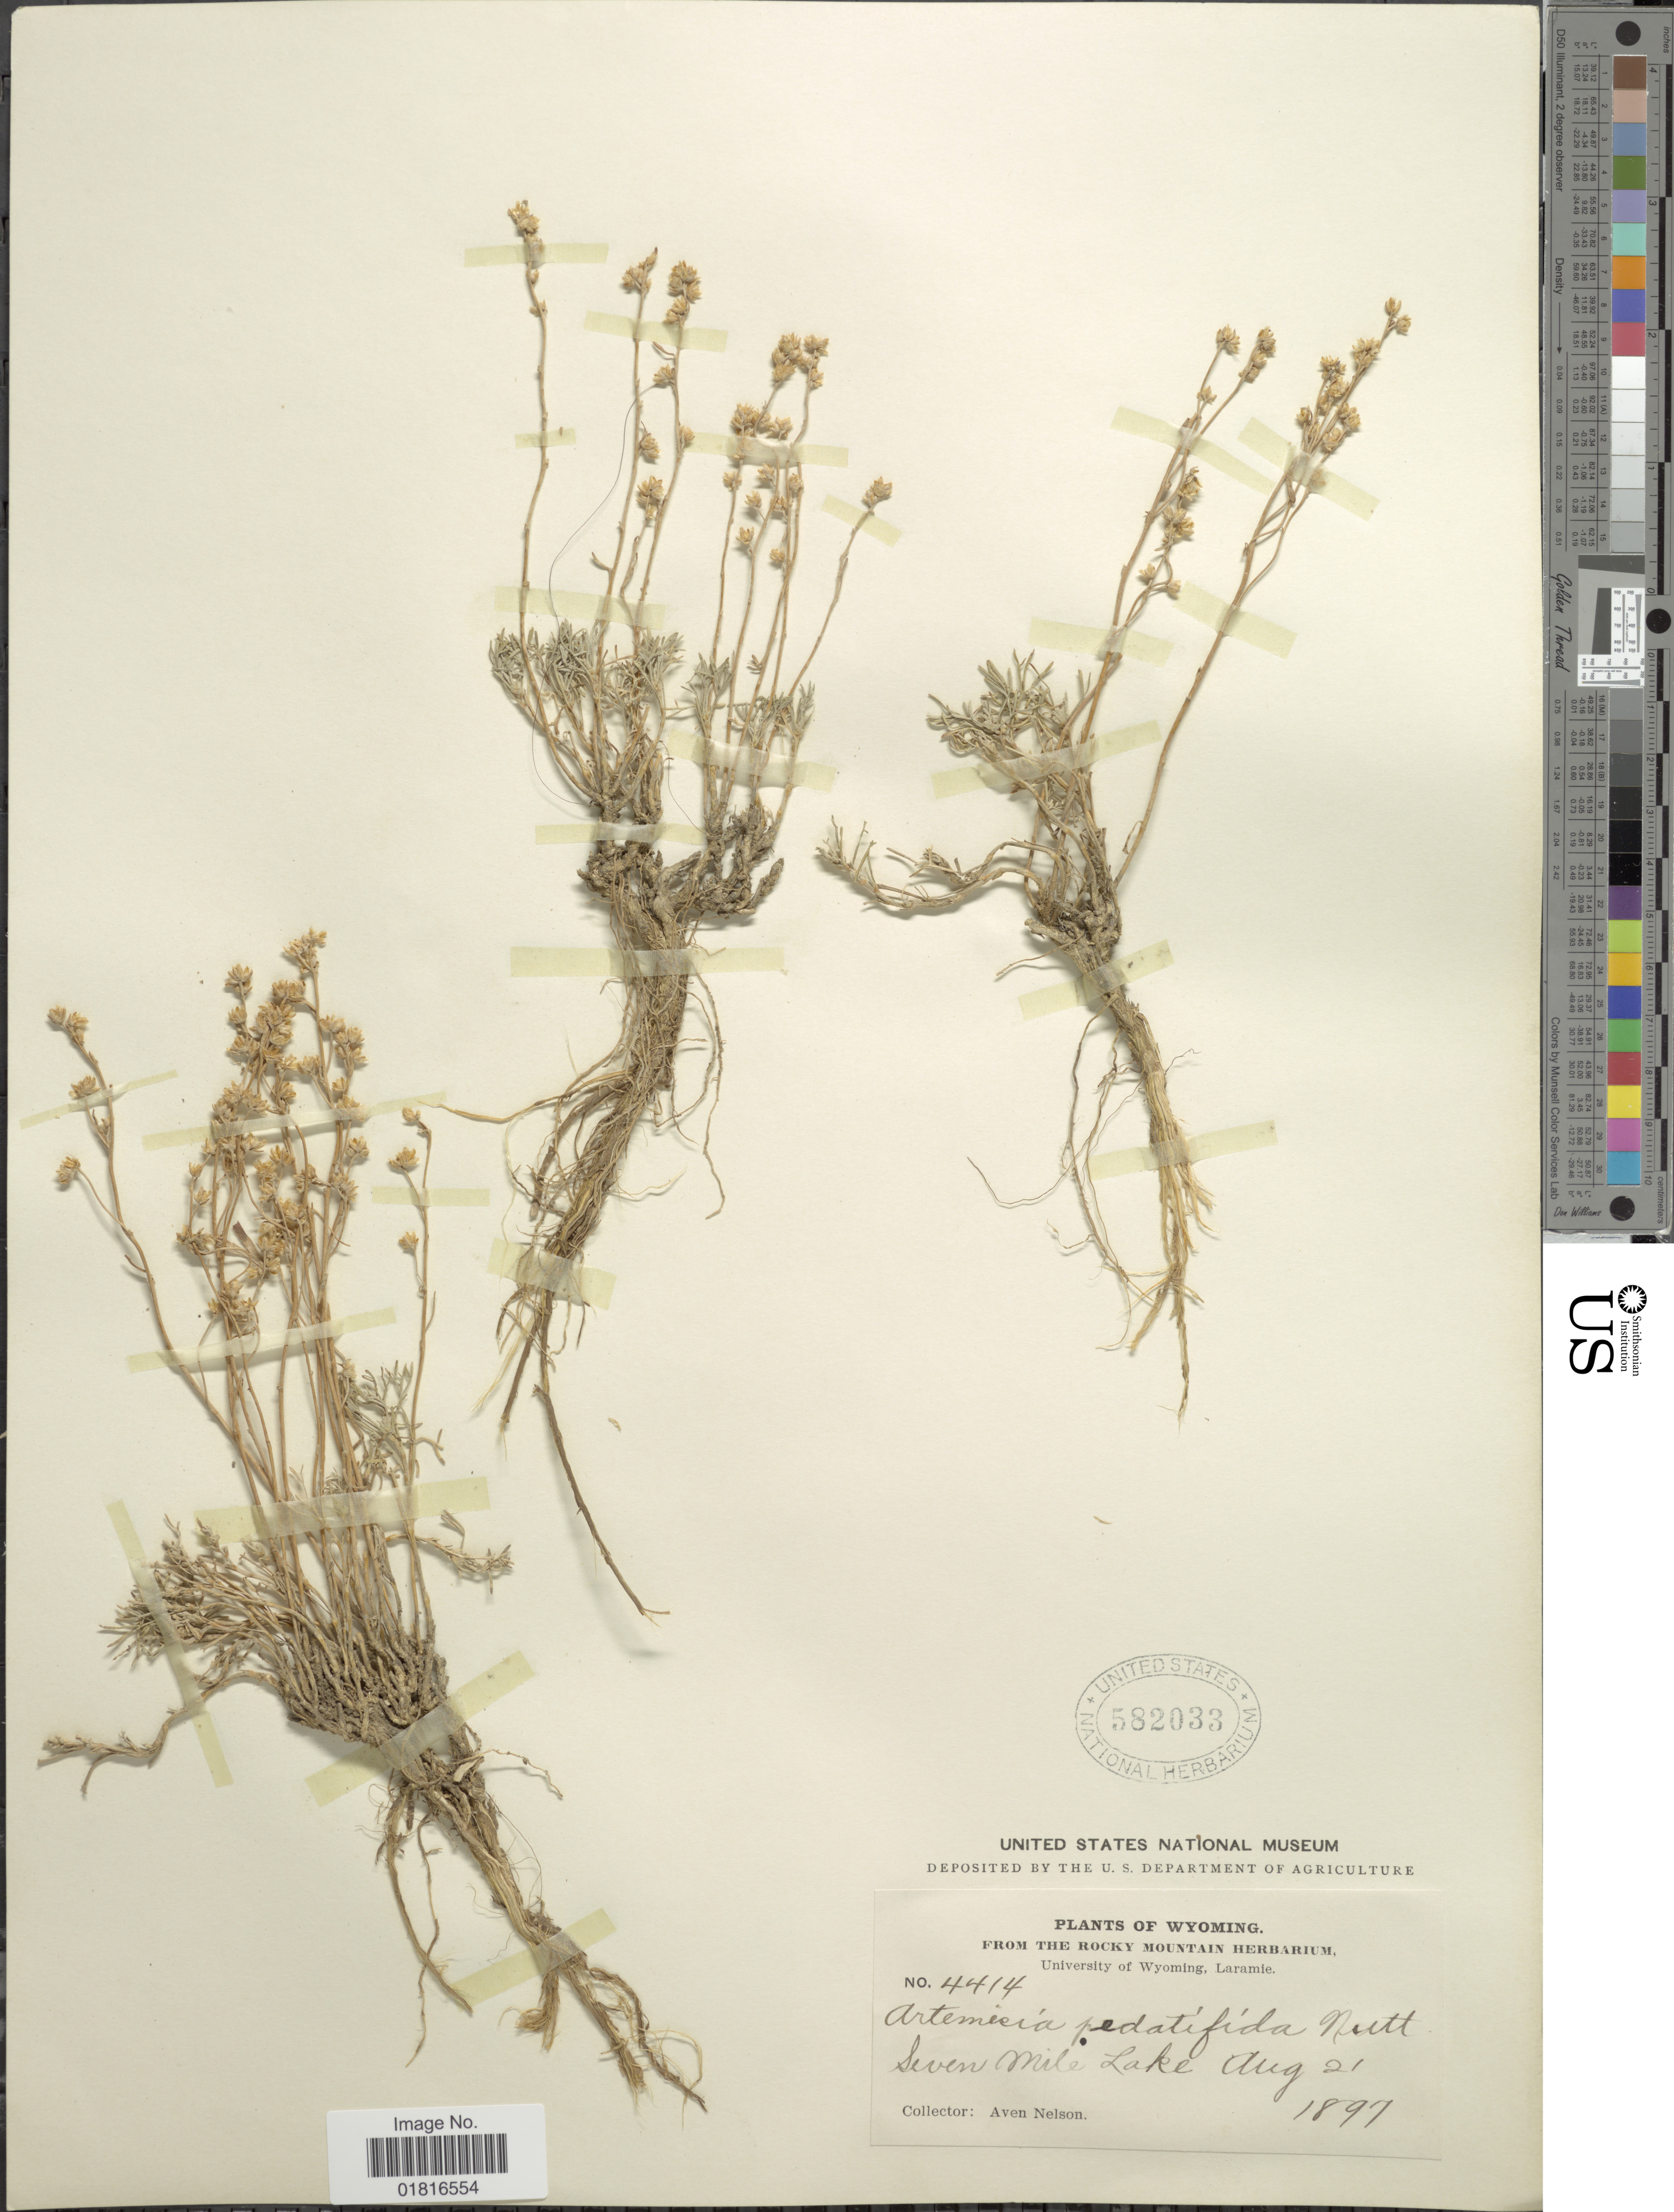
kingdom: Plantae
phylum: Tracheophyta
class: Magnoliopsida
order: Asterales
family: Asteraceae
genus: Artemisia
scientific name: Artemisia pedatifida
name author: Nutt.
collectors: A. Nelson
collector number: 4414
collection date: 1897-08-21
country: United States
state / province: Wyoming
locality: Seven Mile Lake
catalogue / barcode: US 582033